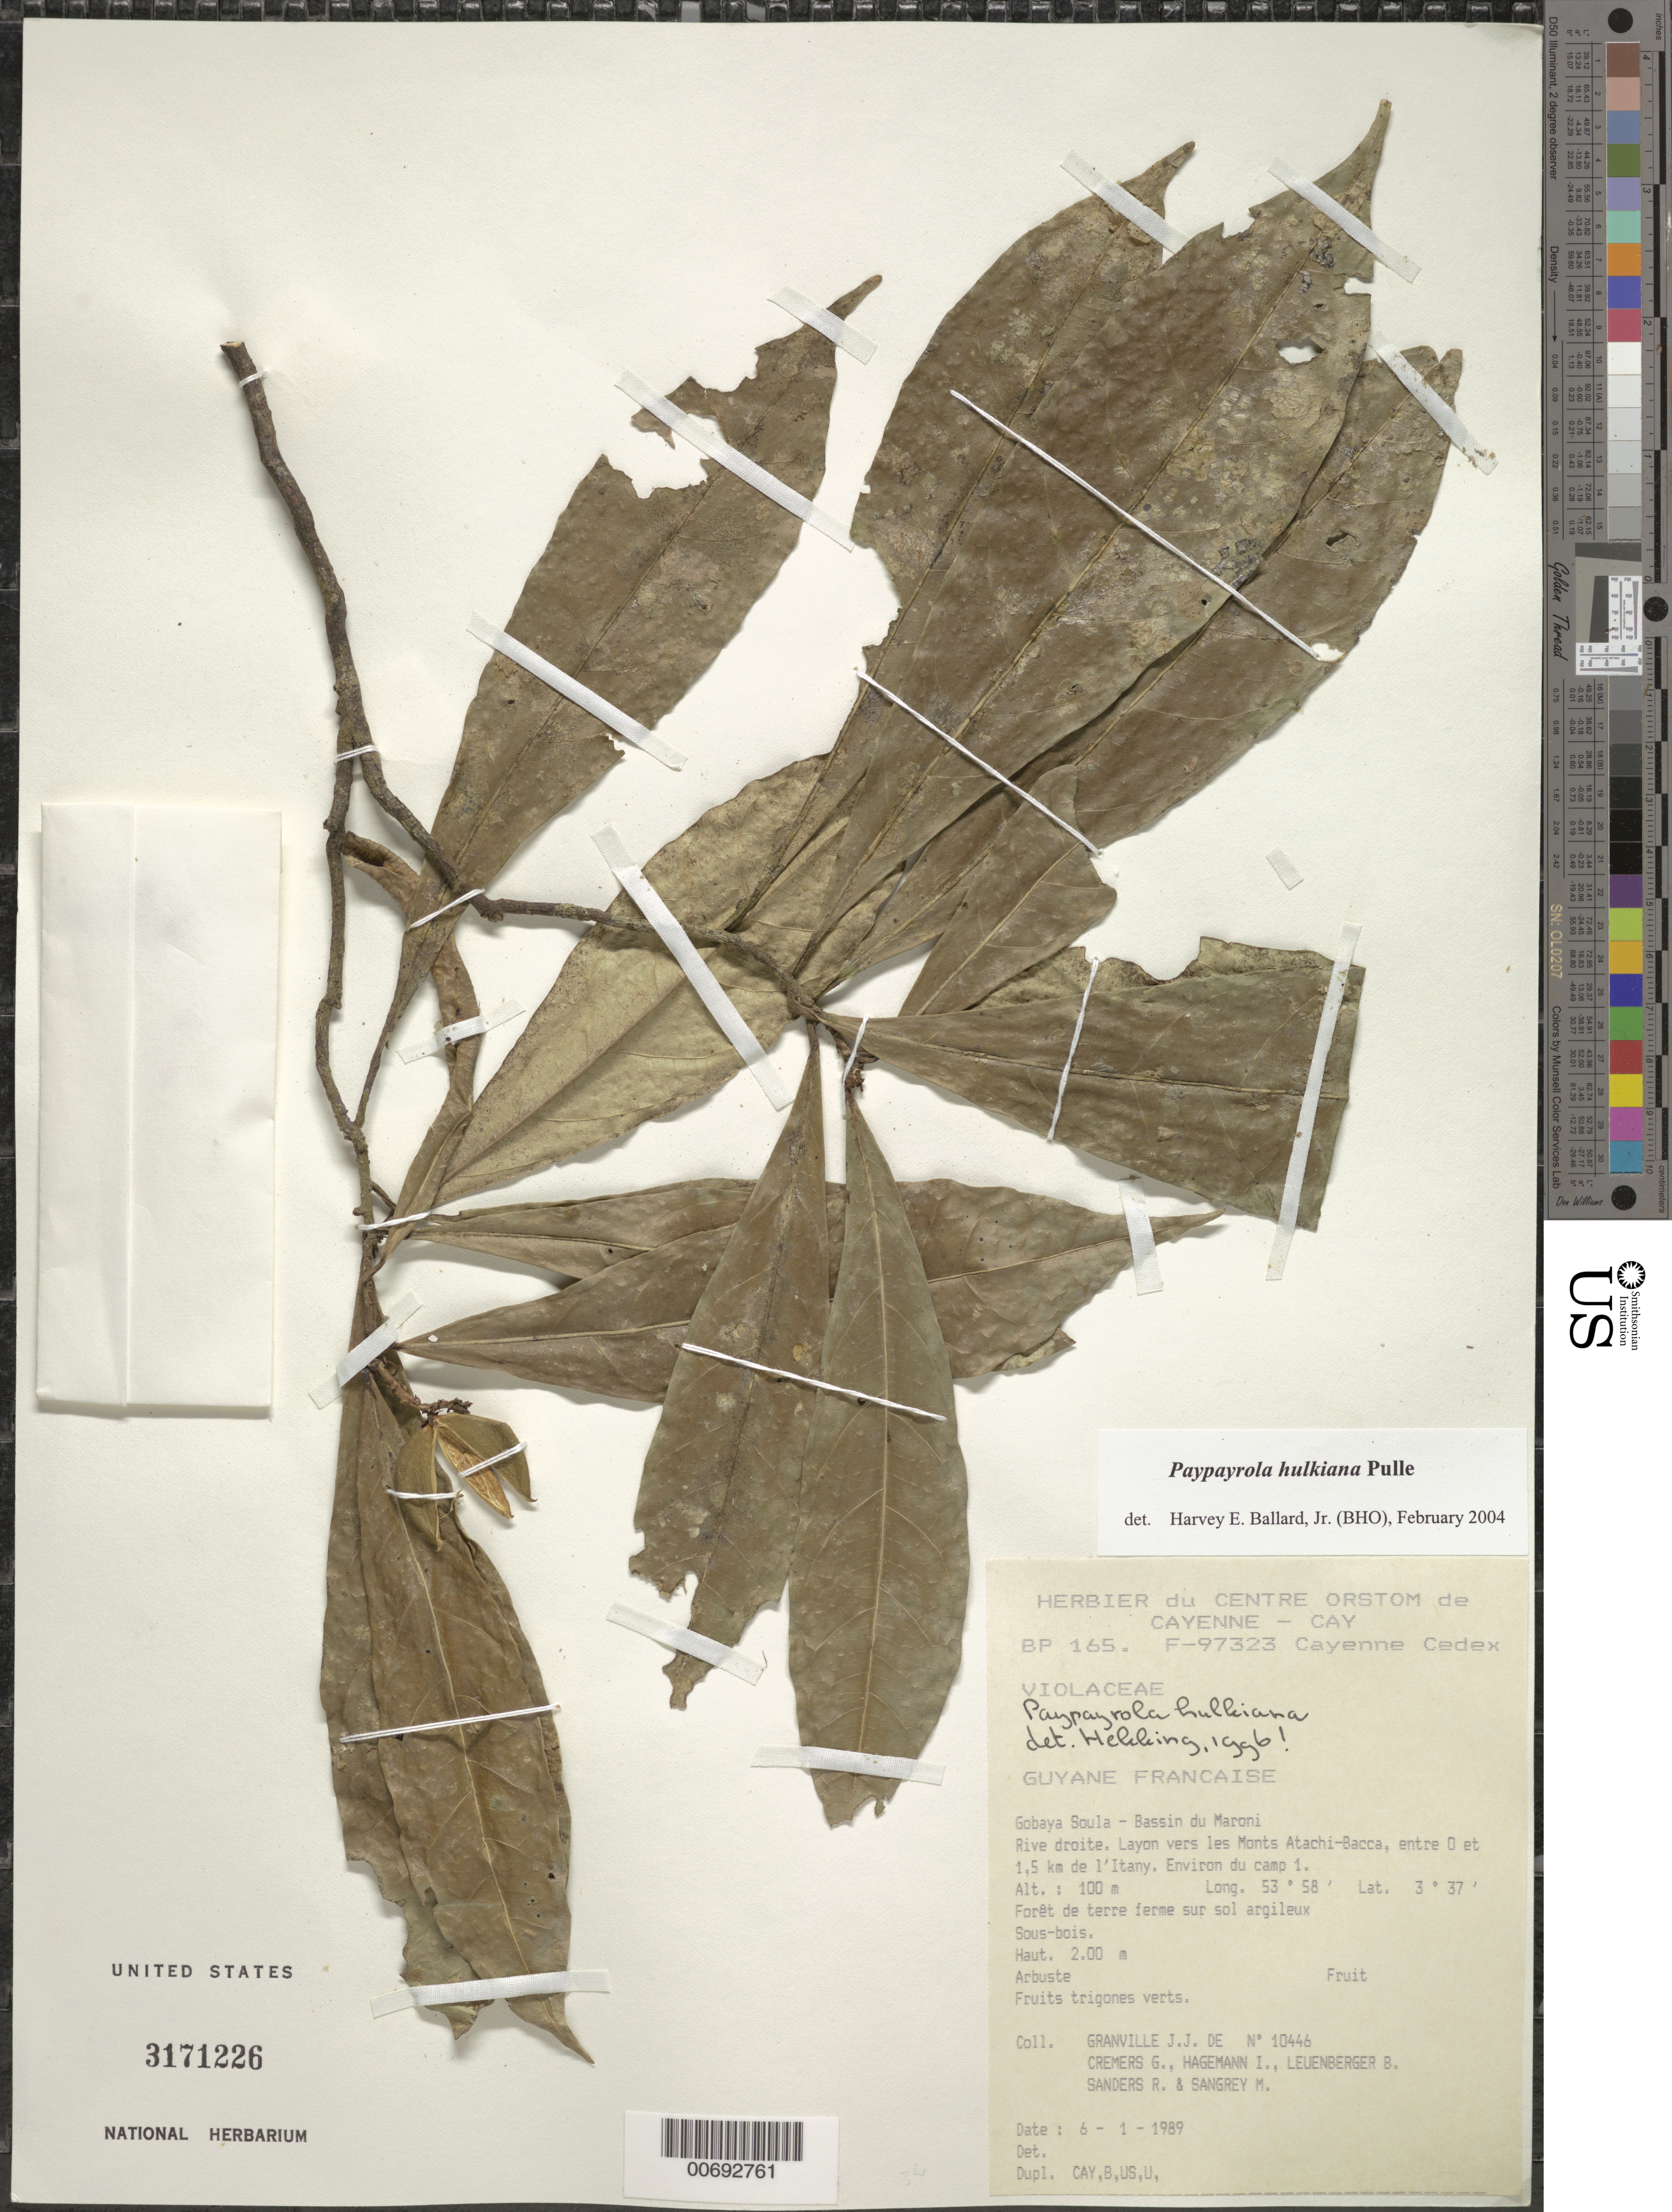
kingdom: Plantae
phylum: Tracheophyta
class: Magnoliopsida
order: Malpighiales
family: Violaceae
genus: Paypayrola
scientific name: Paypayrola hulkiana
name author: Pulle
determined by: Ballard, Harvey E.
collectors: J.-J. de Granville, G. Cremers, J. Hagemann, B. E. Leuenberger & M. S. Sangrey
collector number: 10446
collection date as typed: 6-Jan-89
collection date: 1989-01-06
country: French Guiana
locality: Gobaya Soula, Bassin du Maroni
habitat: Forêt de terre ferme sur sol argileux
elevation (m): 100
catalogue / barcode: US 3171226